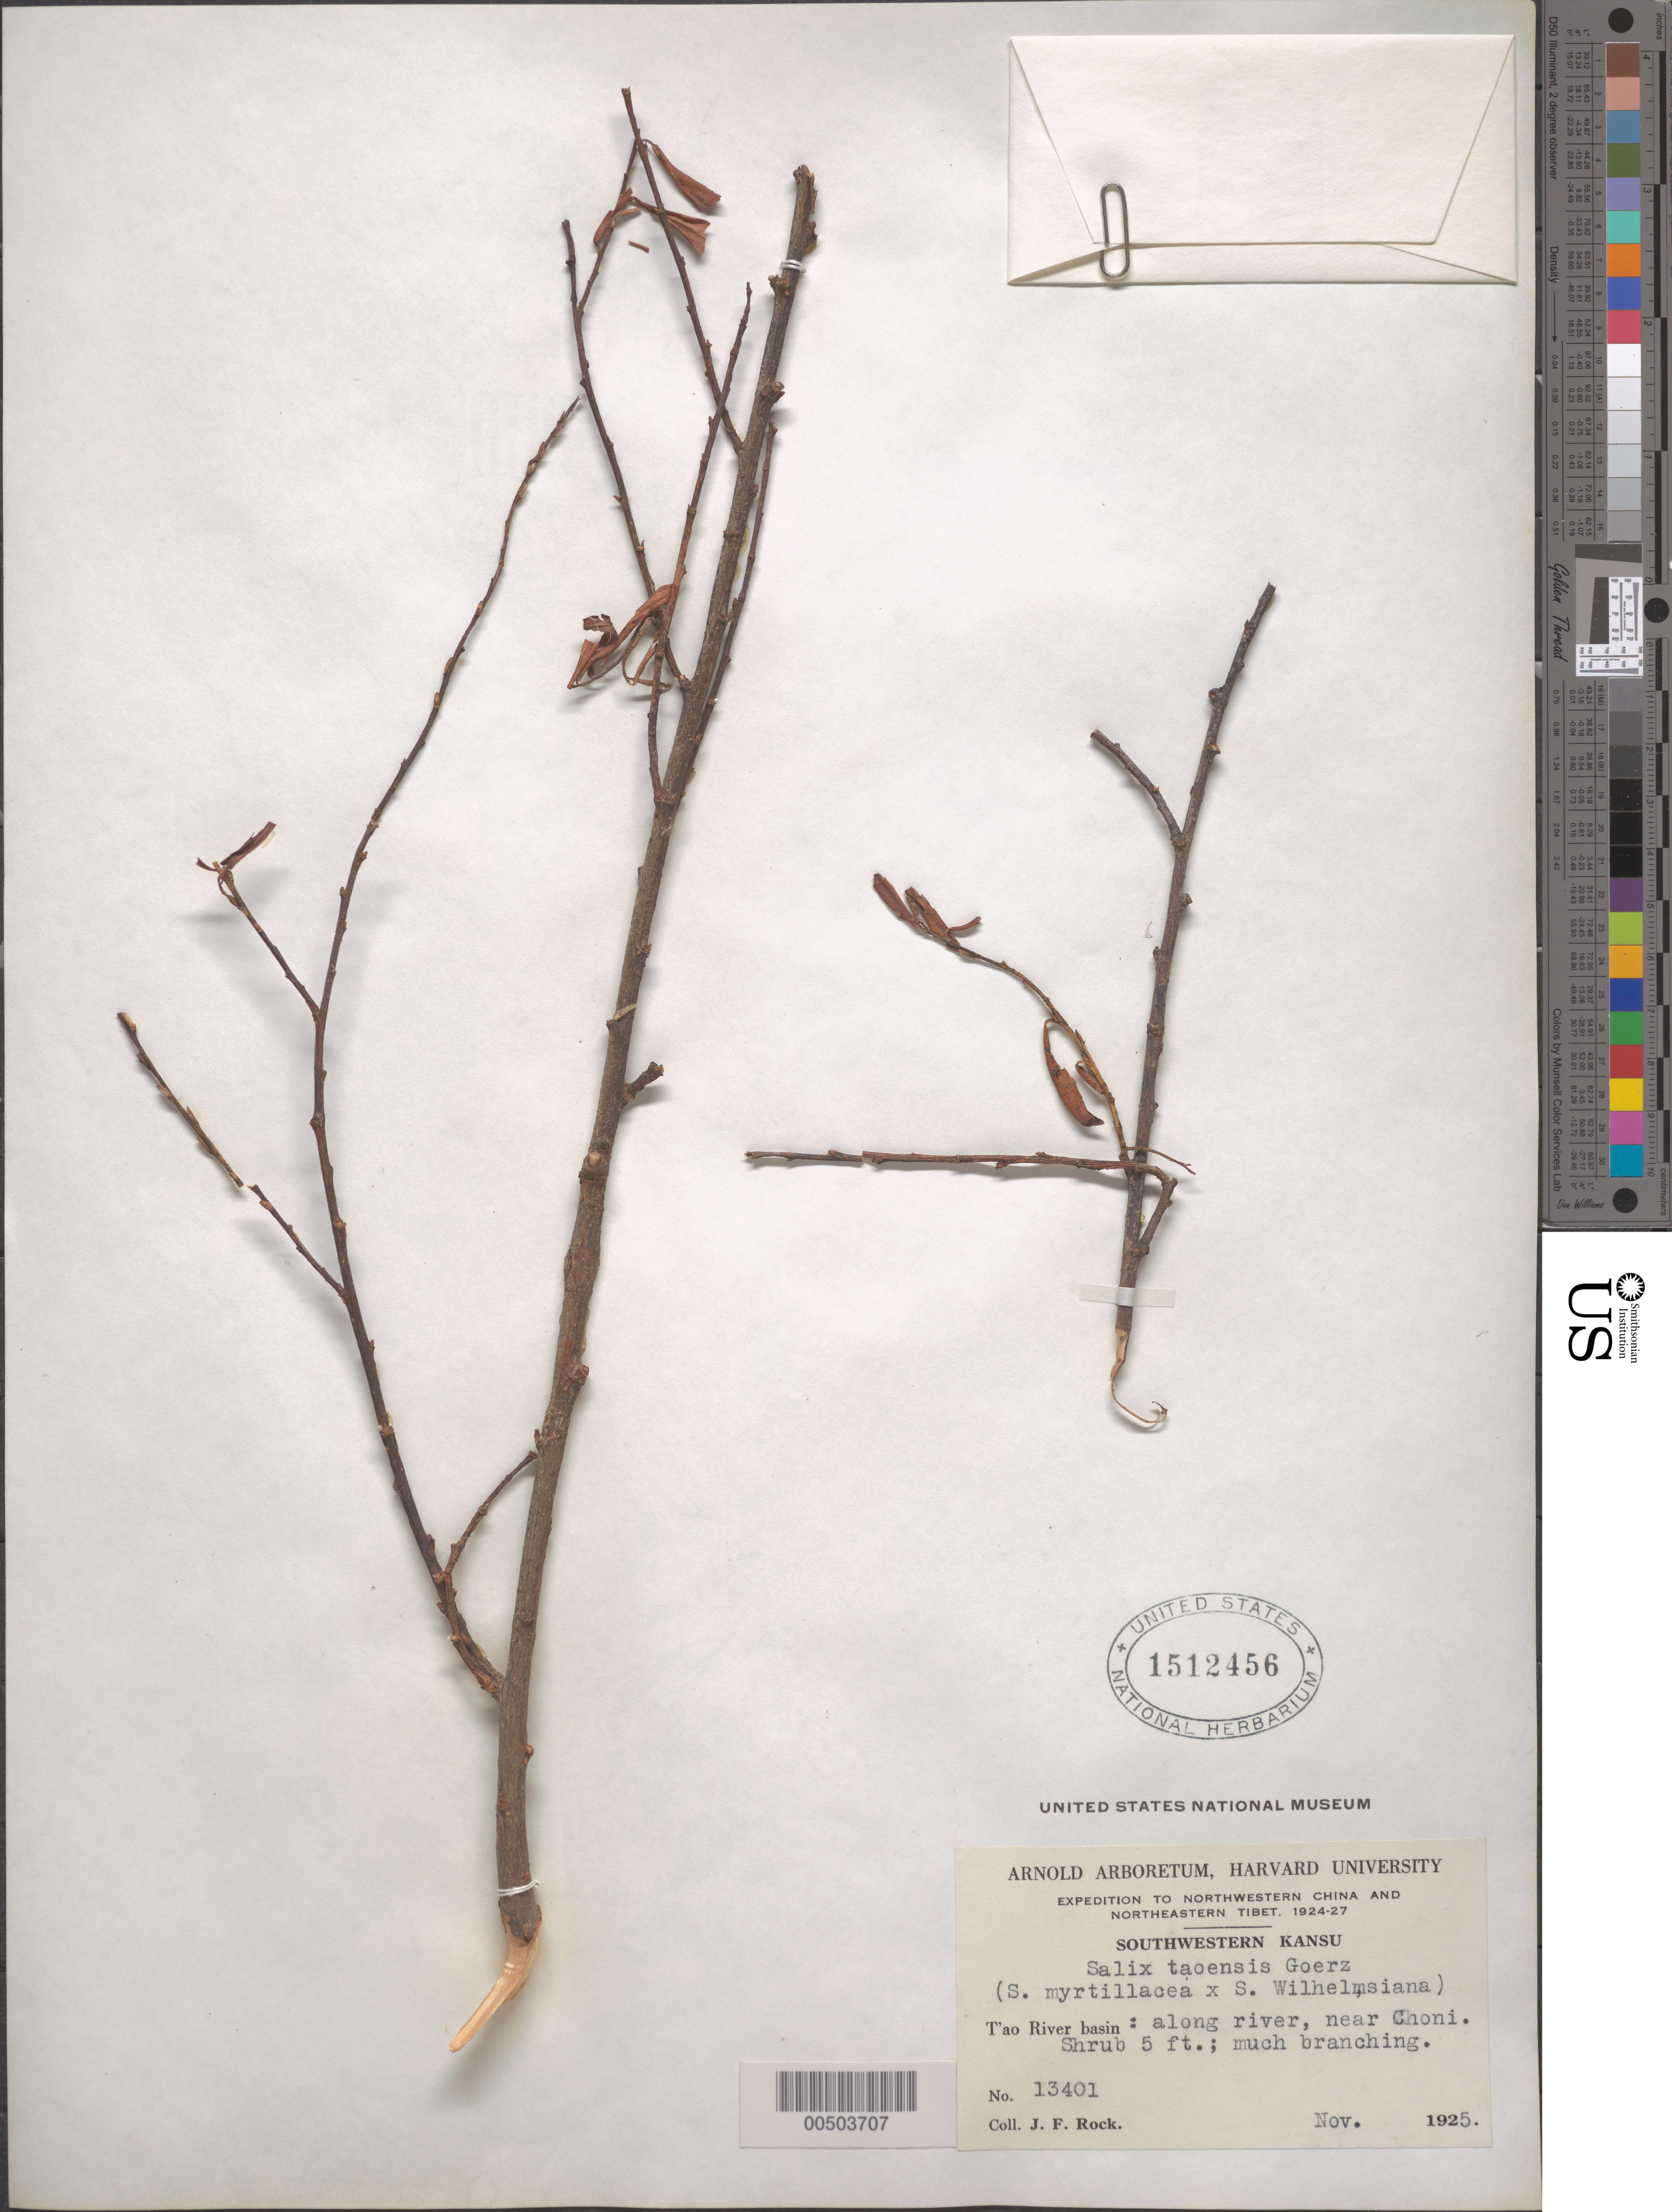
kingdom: Plantae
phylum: Tracheophyta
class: Magnoliopsida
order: Malpighiales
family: Salicaceae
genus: Salix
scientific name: Salix taoensis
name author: Goerz in Rehder & Kobuski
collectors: J. F. Rock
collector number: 13401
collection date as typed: Nov 1925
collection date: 1925-11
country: China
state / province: Gansu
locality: Tao River basin: along river, near Choni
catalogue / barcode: US 1512456